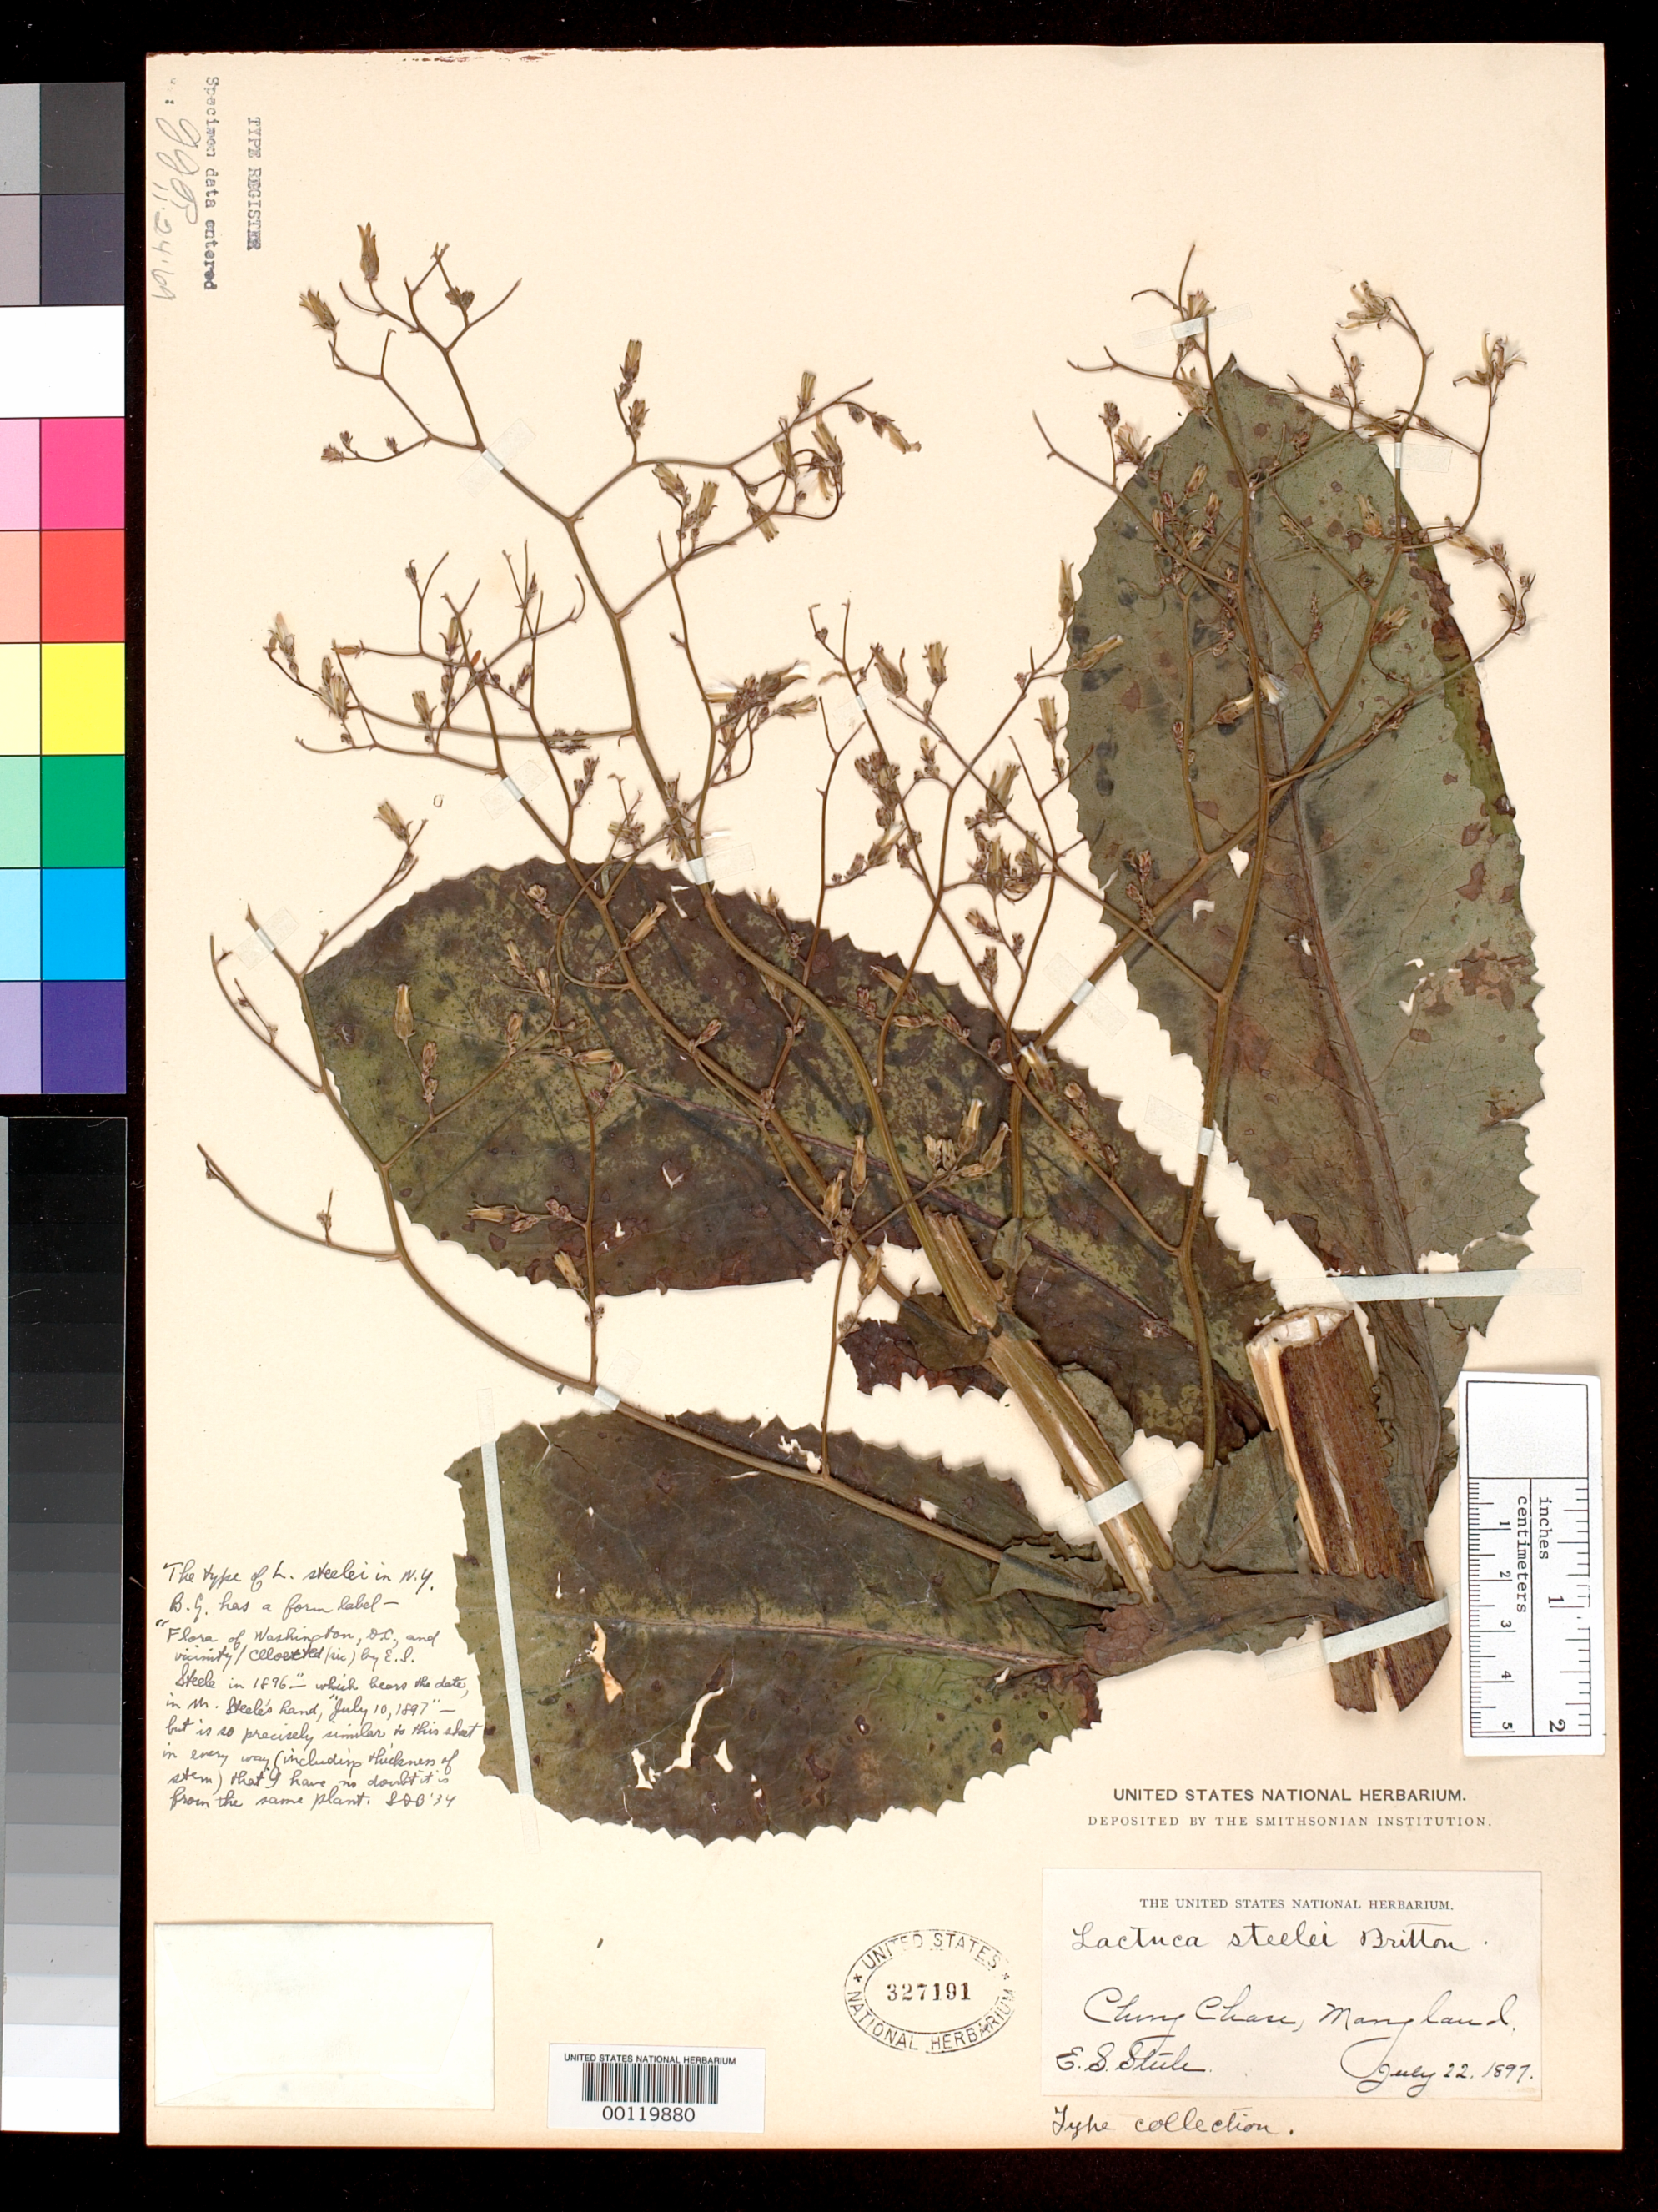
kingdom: Plantae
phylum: Tracheophyta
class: Magnoliopsida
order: Asterales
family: Asteraceae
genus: Lactuca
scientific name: Lactuca steelei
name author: Britton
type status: Isotype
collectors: E. Steele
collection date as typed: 22 Jul 1897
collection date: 1897-07-22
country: United States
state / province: Maryland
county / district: Montgomery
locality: Chevy Chase.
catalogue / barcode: US 327191